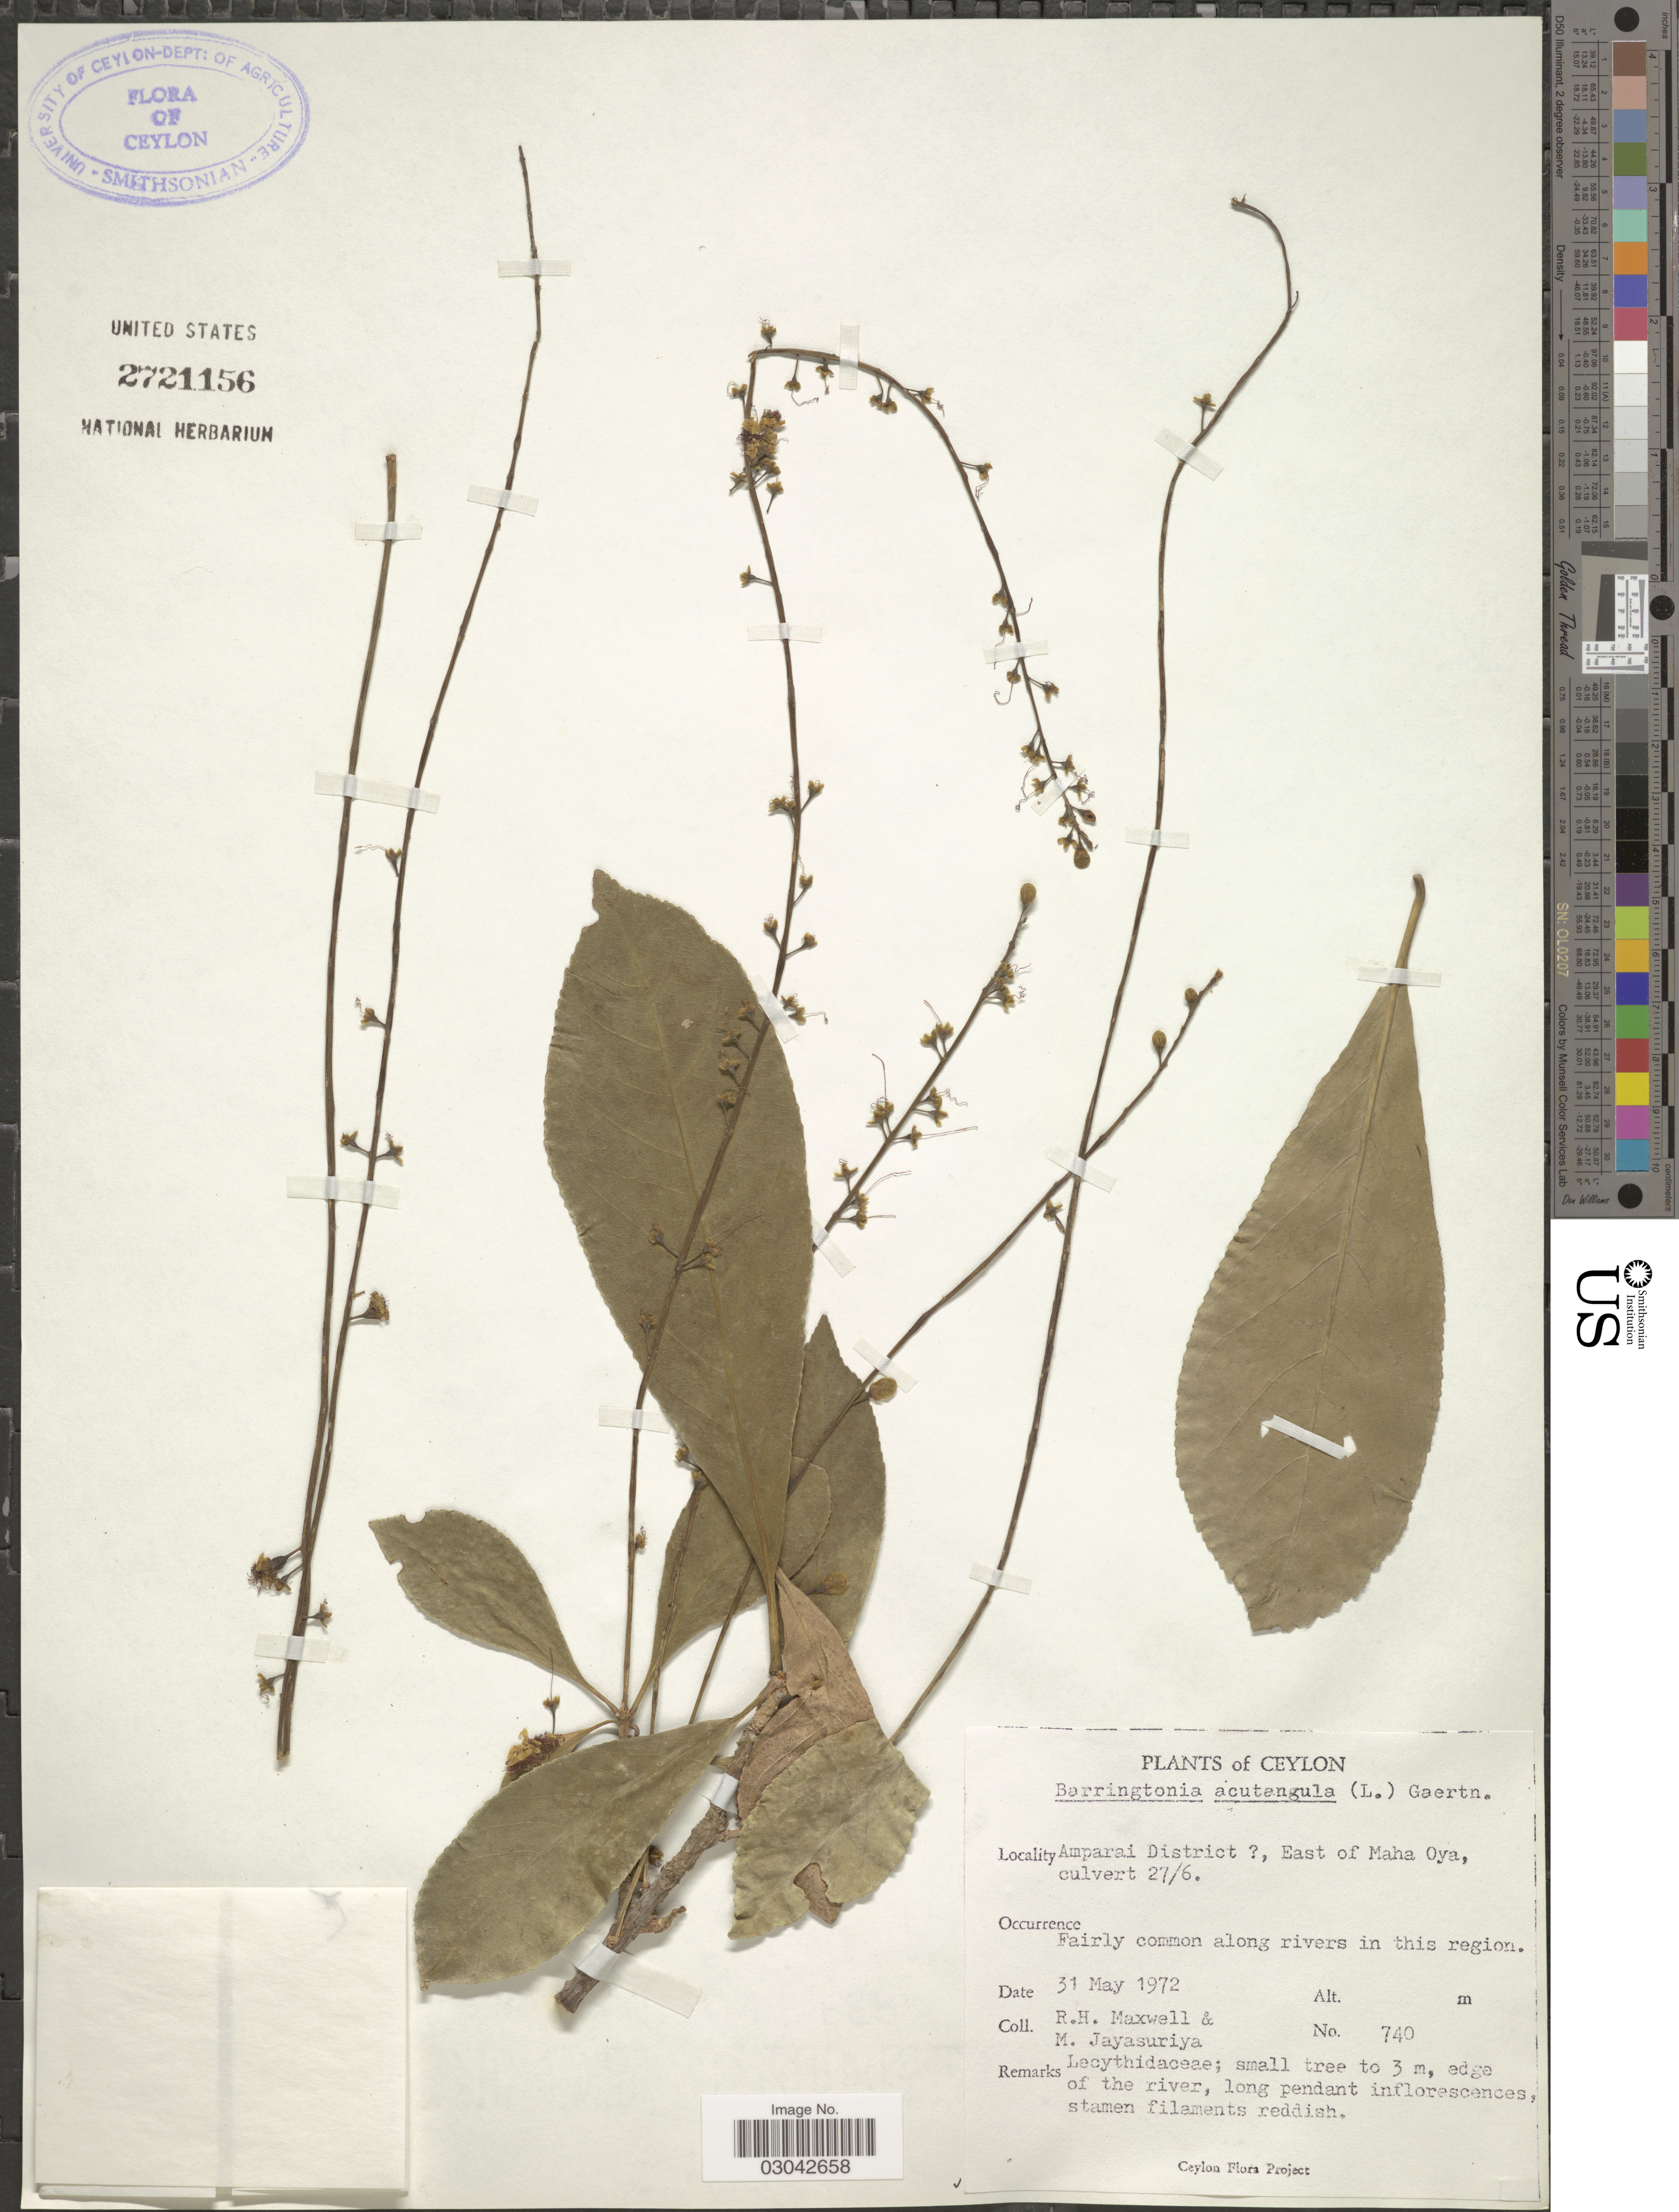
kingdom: Plantae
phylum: Tracheophyta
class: Magnoliopsida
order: Ericales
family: Lecythidaceae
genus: Barringtonia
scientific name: Barringtonia acutangula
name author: (L.) Gaertn.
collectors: R. Maxwell & M. Jayasuriya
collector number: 740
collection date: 1972-05-31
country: Sri Lanka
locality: Ceylon. Amparai District [unsure placement], East of Maha Oya, culvert 27/6.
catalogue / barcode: US 2721156